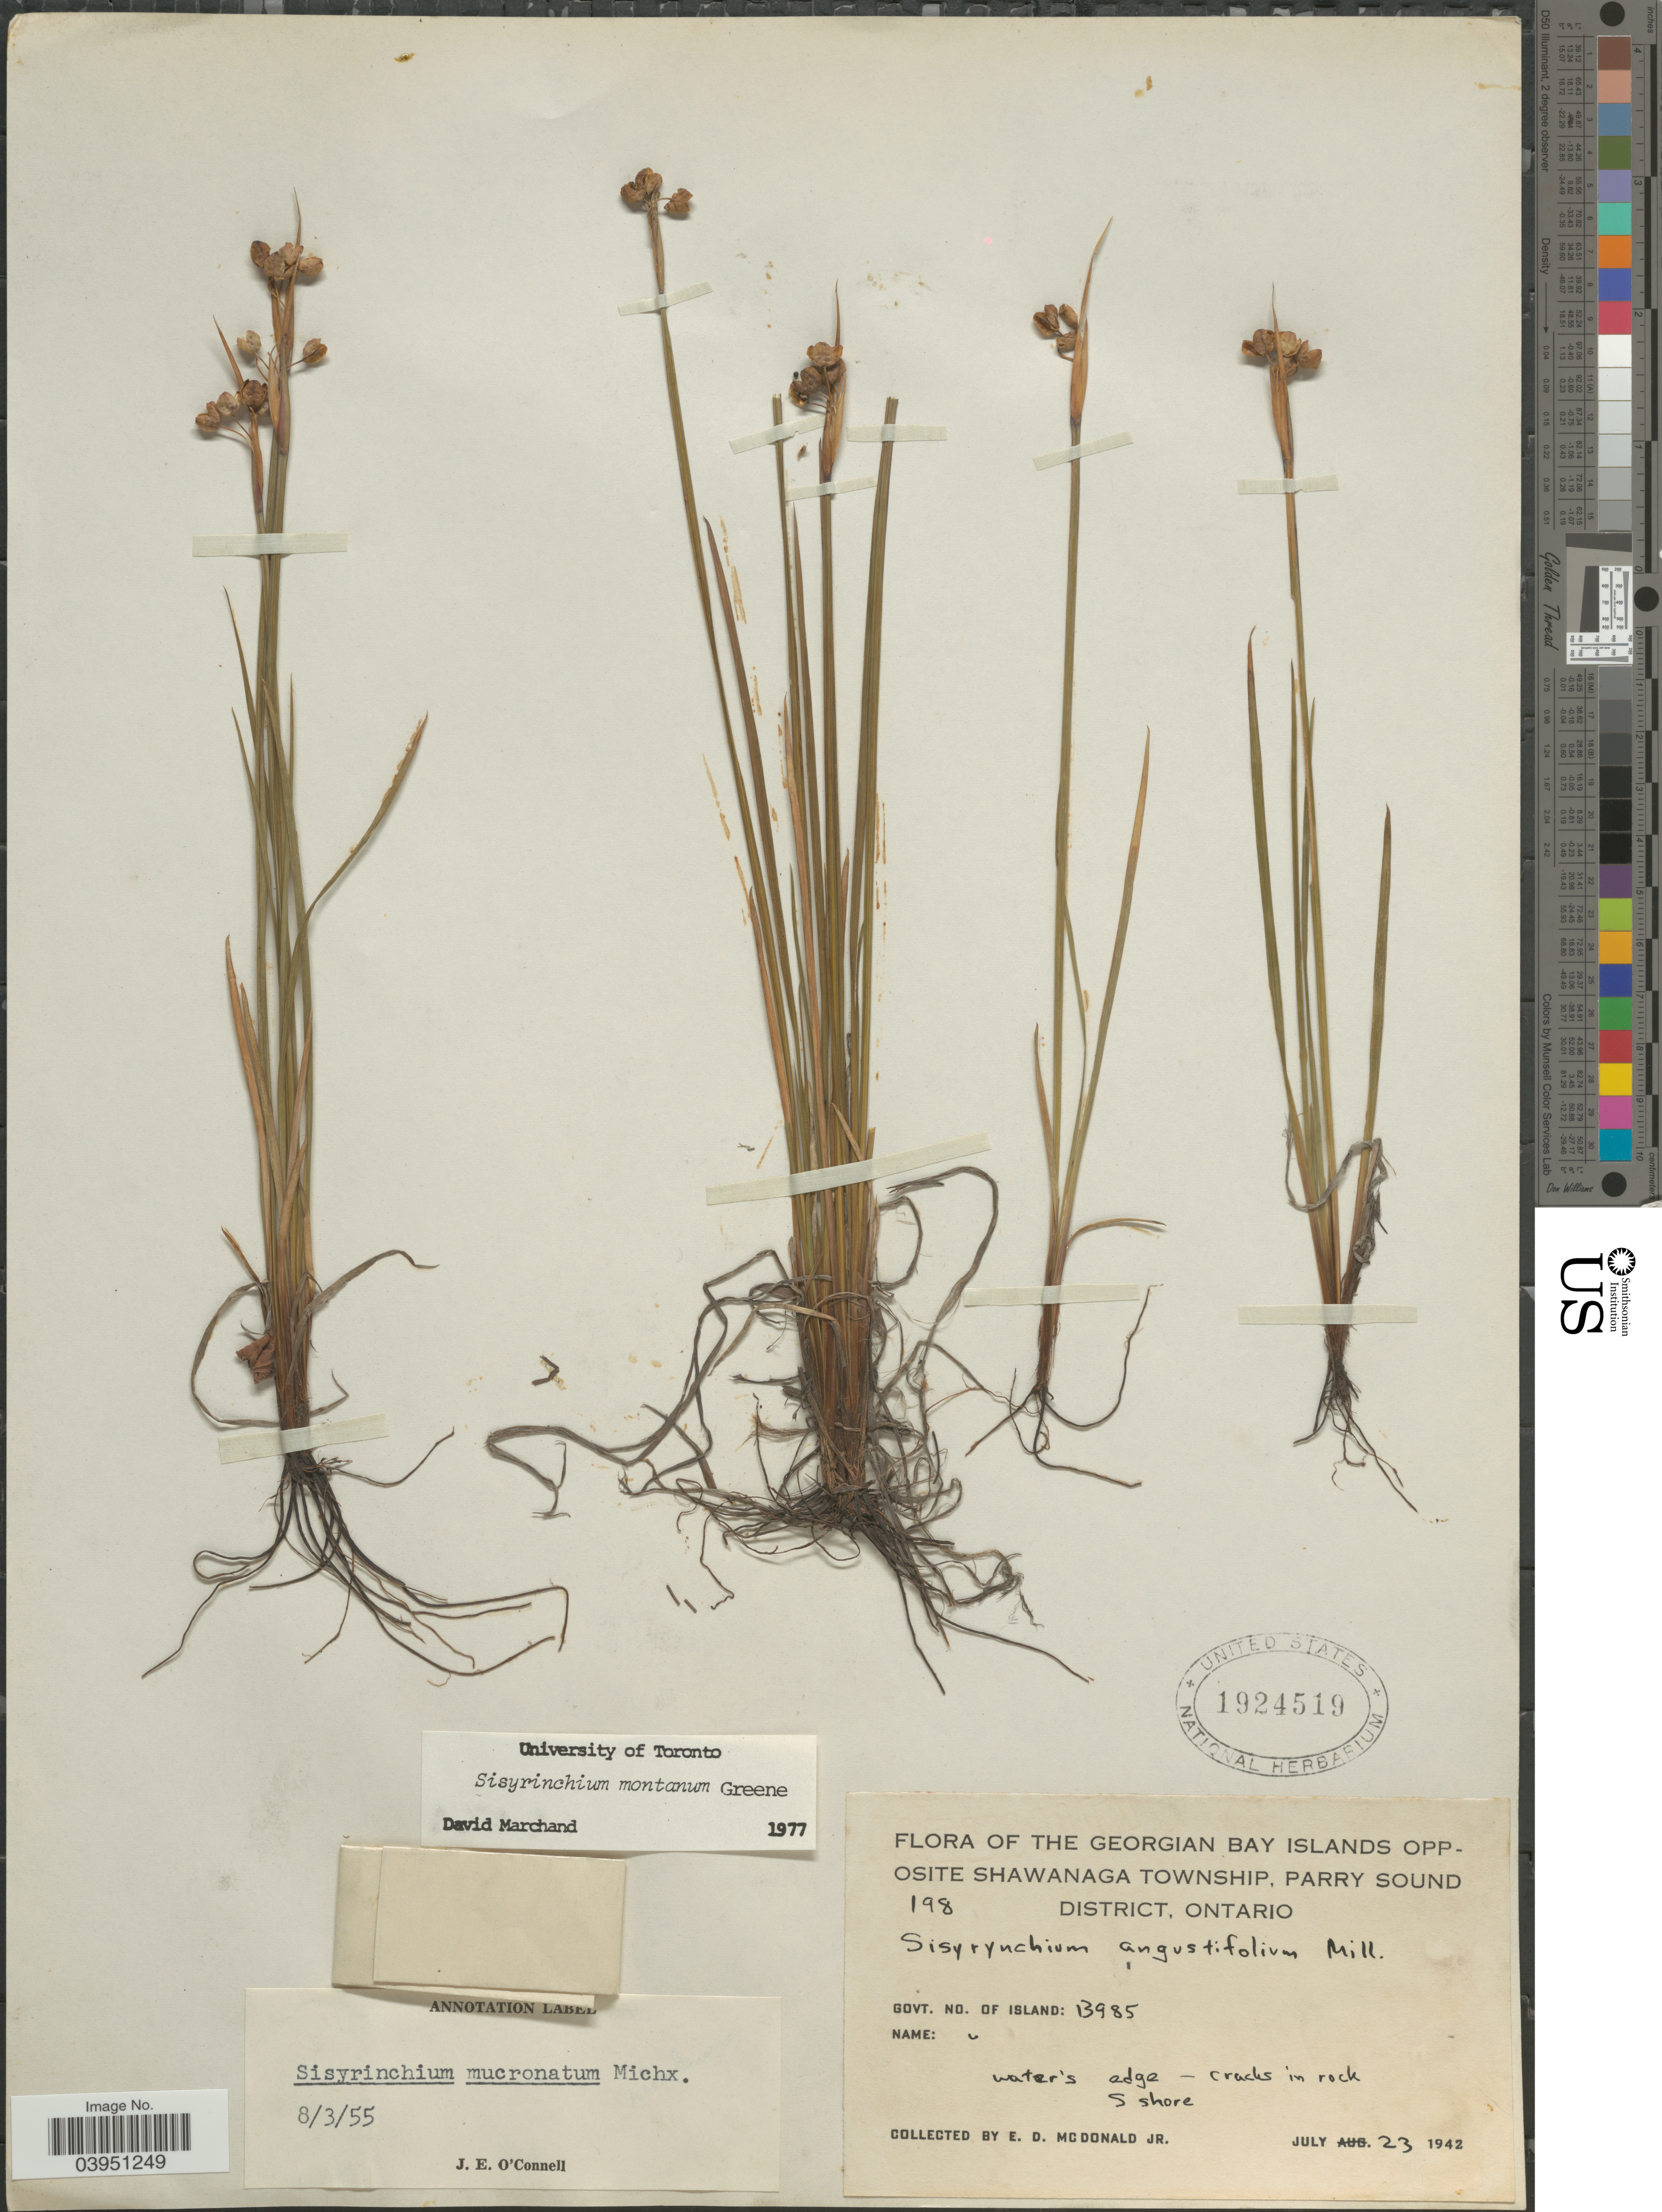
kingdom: Plantae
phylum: Tracheophyta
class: Liliopsida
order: Asparagales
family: Iridaceae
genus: Sisyrinchium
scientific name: Sisyrinchium montanum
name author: Greene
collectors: E. D. McDonald Jr.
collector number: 198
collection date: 1942-07-23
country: Canada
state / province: Ontario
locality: The Georgian Bay Islands opposite Shawanaga Township, Parry Sound District. Govt. no. of Islands: 13985. Water's edge - cracks in rock S shore.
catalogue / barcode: US 1924519